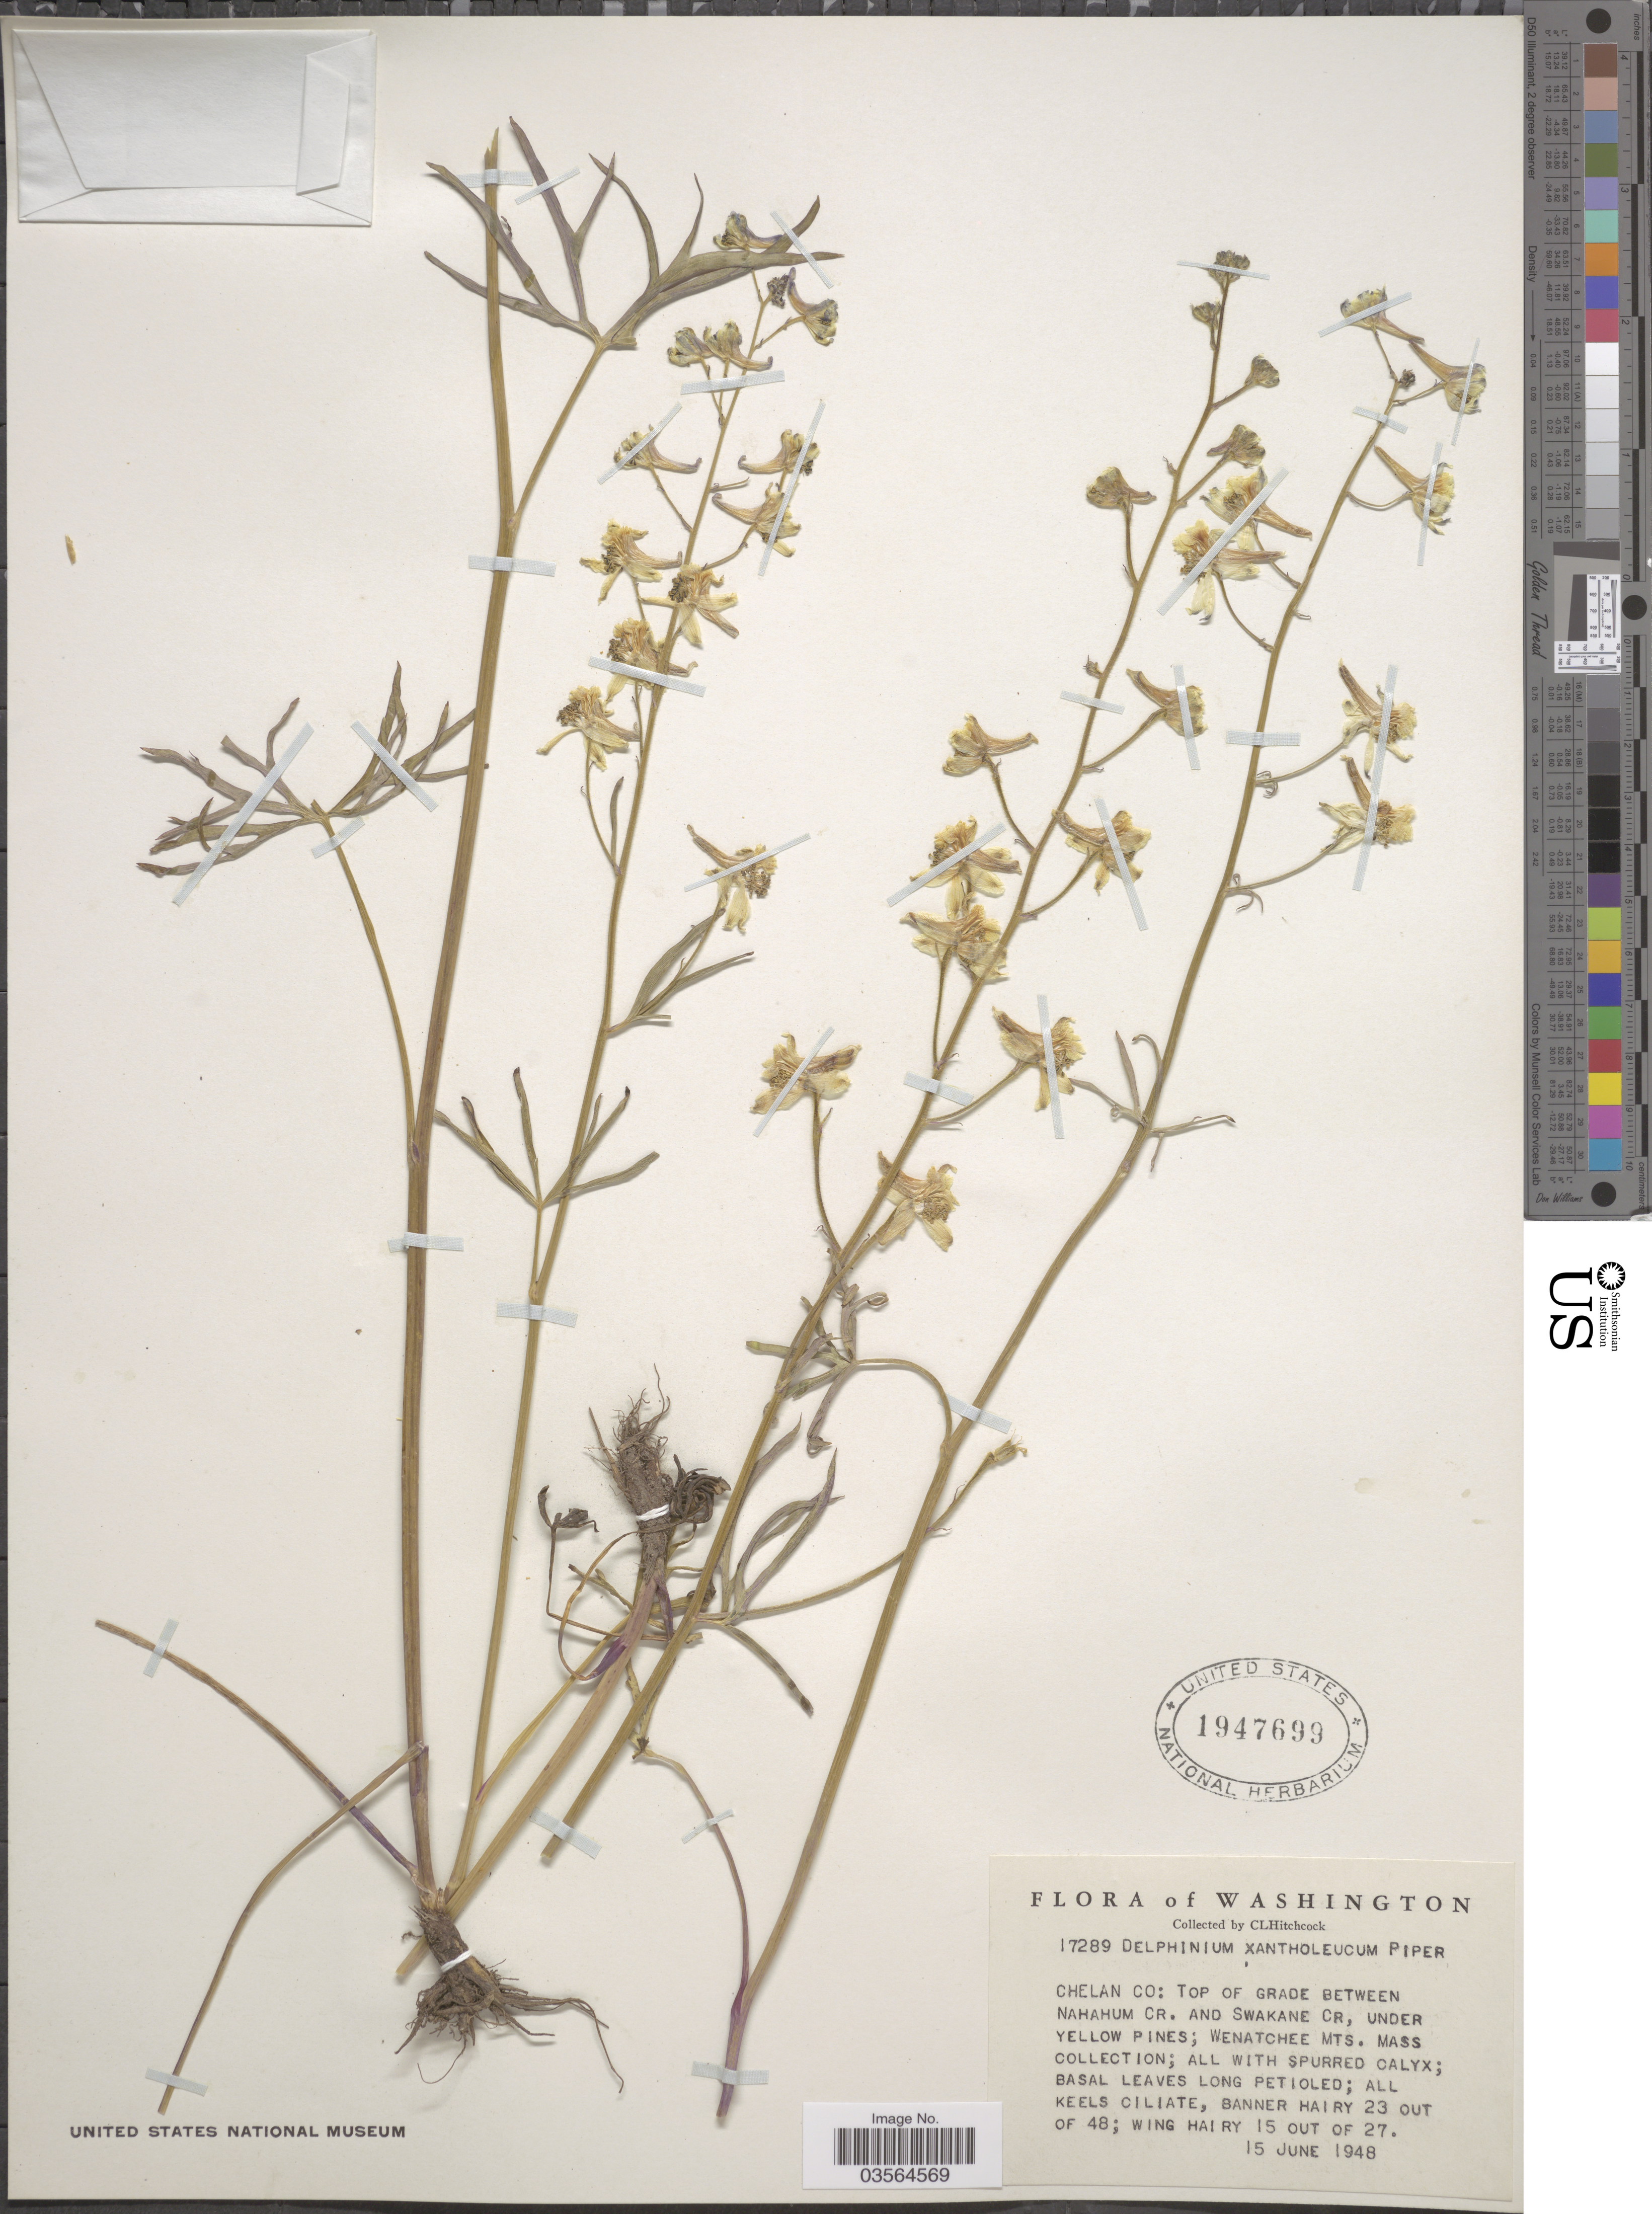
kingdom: Plantae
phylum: Tracheophyta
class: Magnoliopsida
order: Ranunculales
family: Ranunculaceae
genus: Delphinium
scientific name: Delphinium xantholeucum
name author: Piper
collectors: C. L. Hitchcock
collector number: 17289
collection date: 1948-06-15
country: United States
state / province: Washington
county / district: Chelan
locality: Chelan Co: Top of Grade between Nahahum Cr. and Swakane Cr, under Yellow pines; Wenatchee Mts.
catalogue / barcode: US 1947699